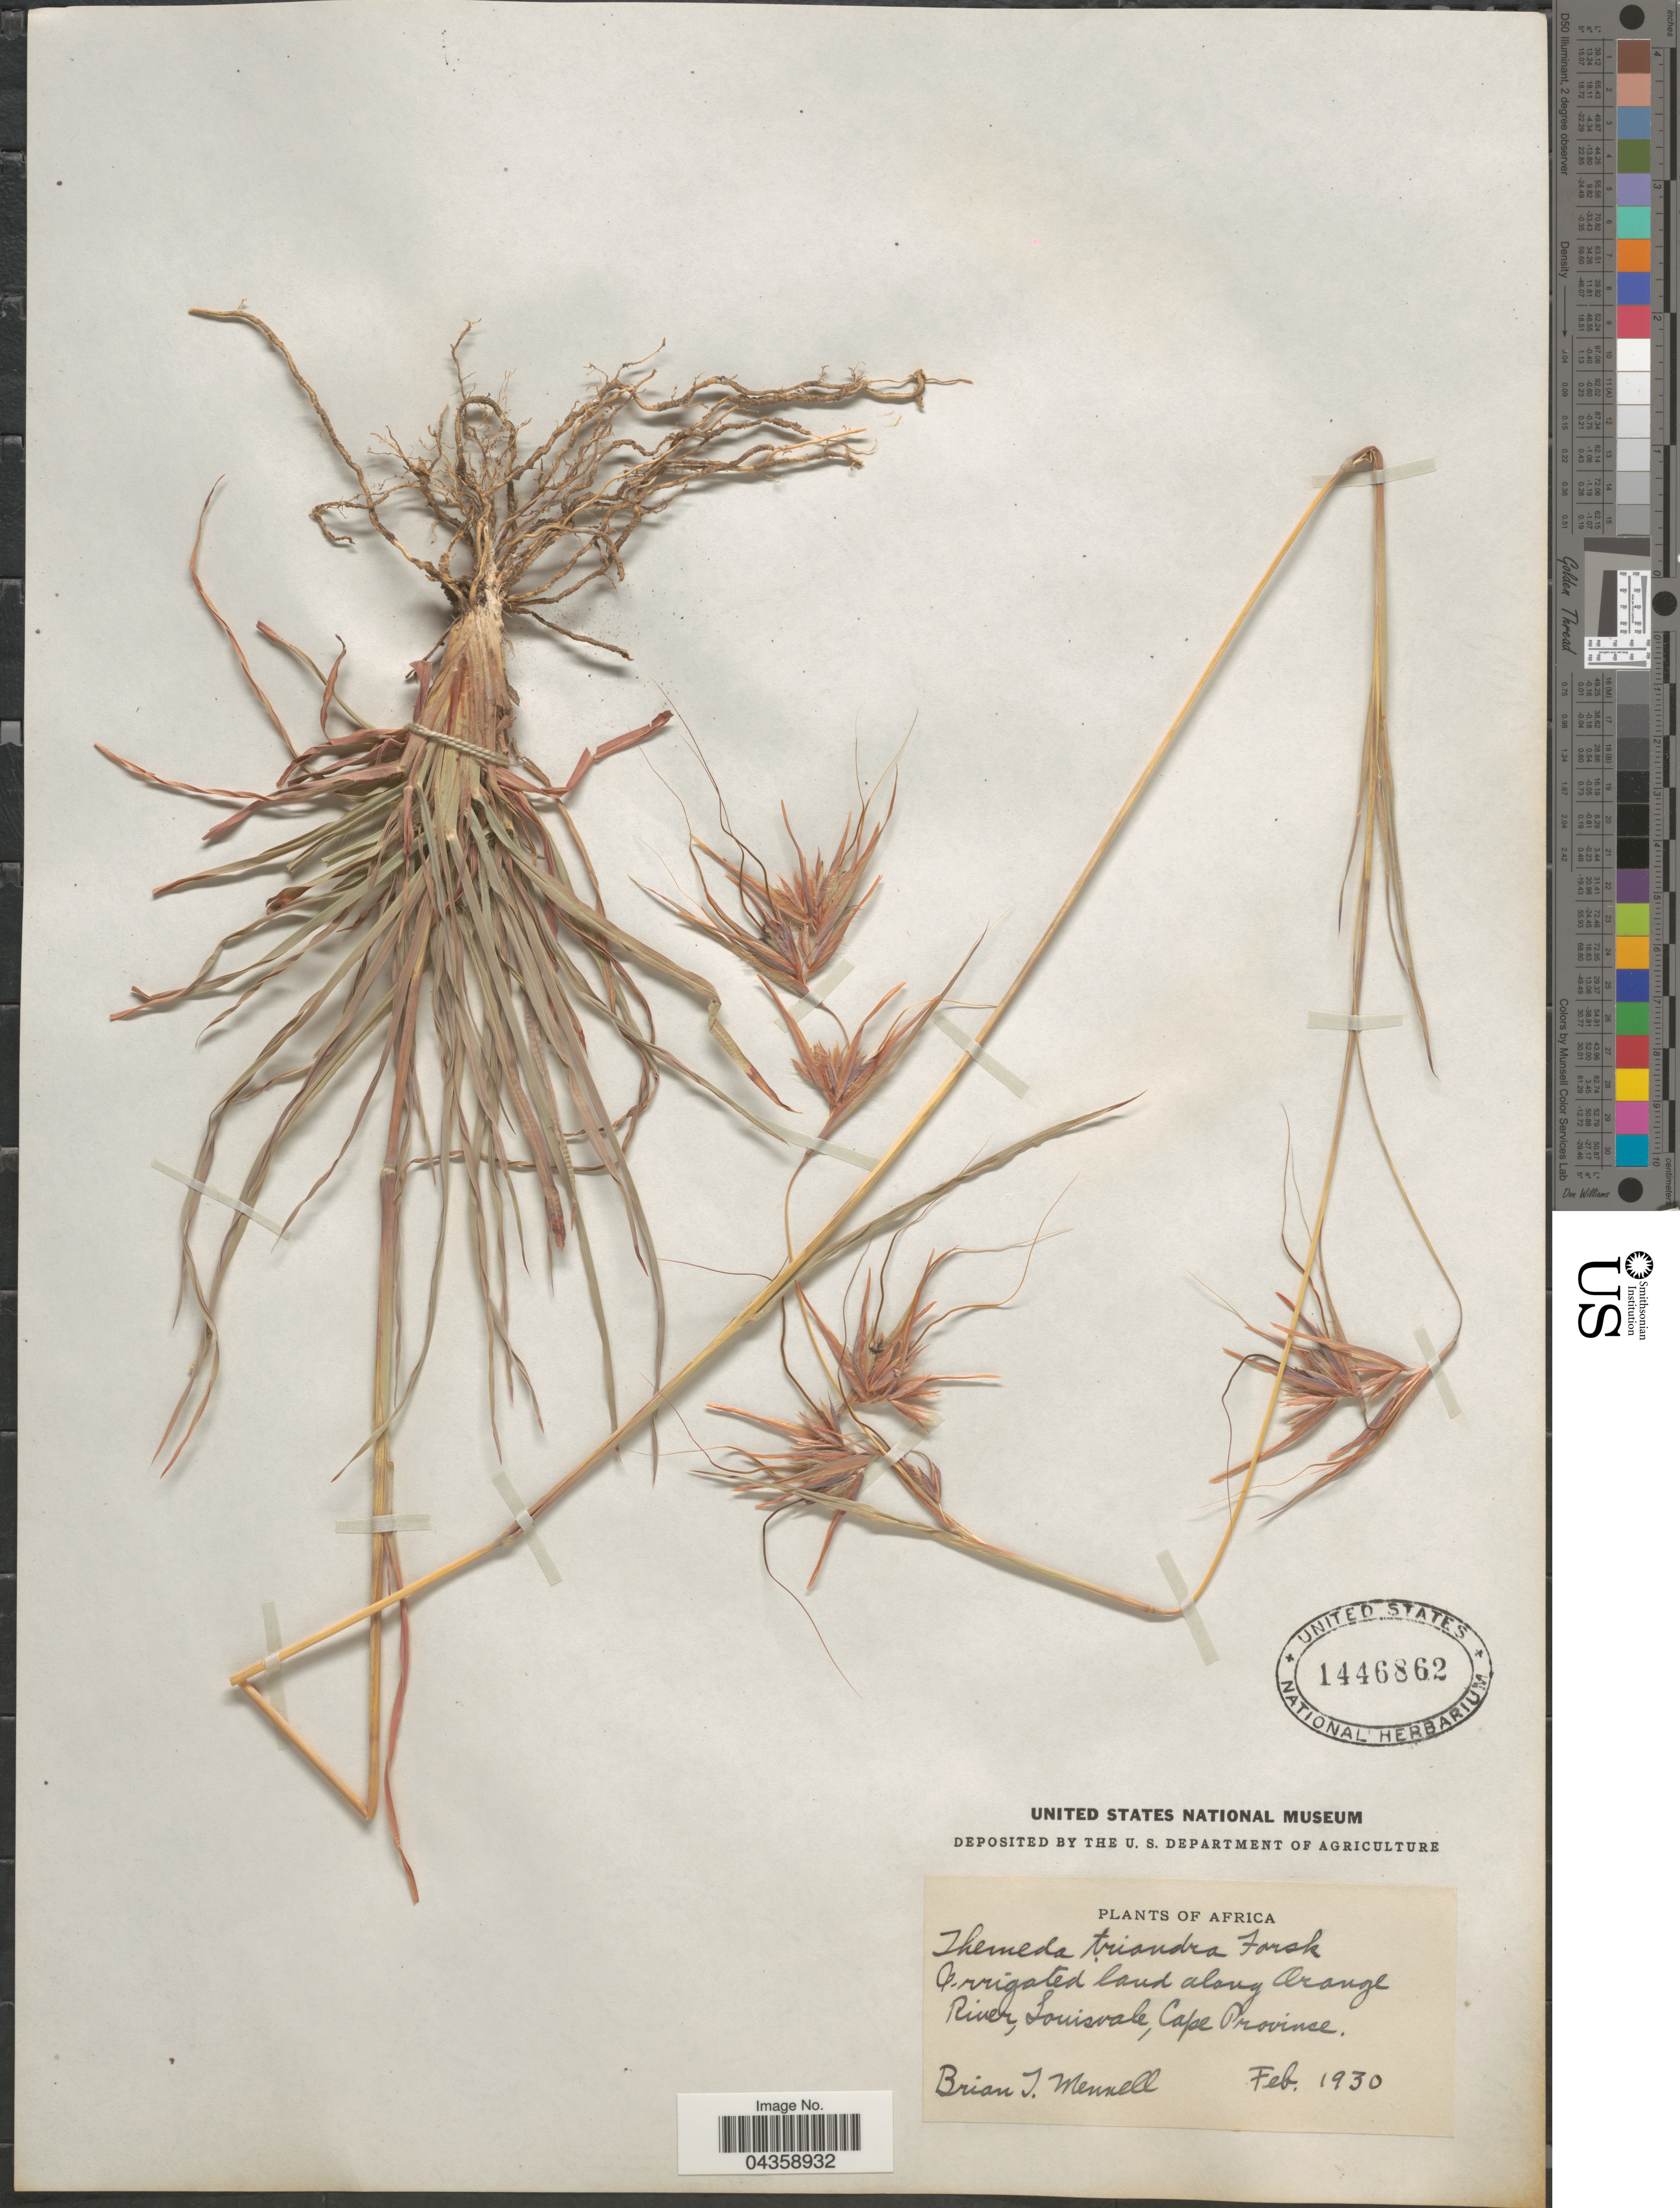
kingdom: Plantae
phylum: Tracheophyta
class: Liliopsida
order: Poales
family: Poaceae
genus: Themeda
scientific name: Themeda triandra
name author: Forssk.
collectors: B. Mennell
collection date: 1930-02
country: South Africa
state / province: Northern Cape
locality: Irrigated land along Orange River, Louisvale.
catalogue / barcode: US 1446862